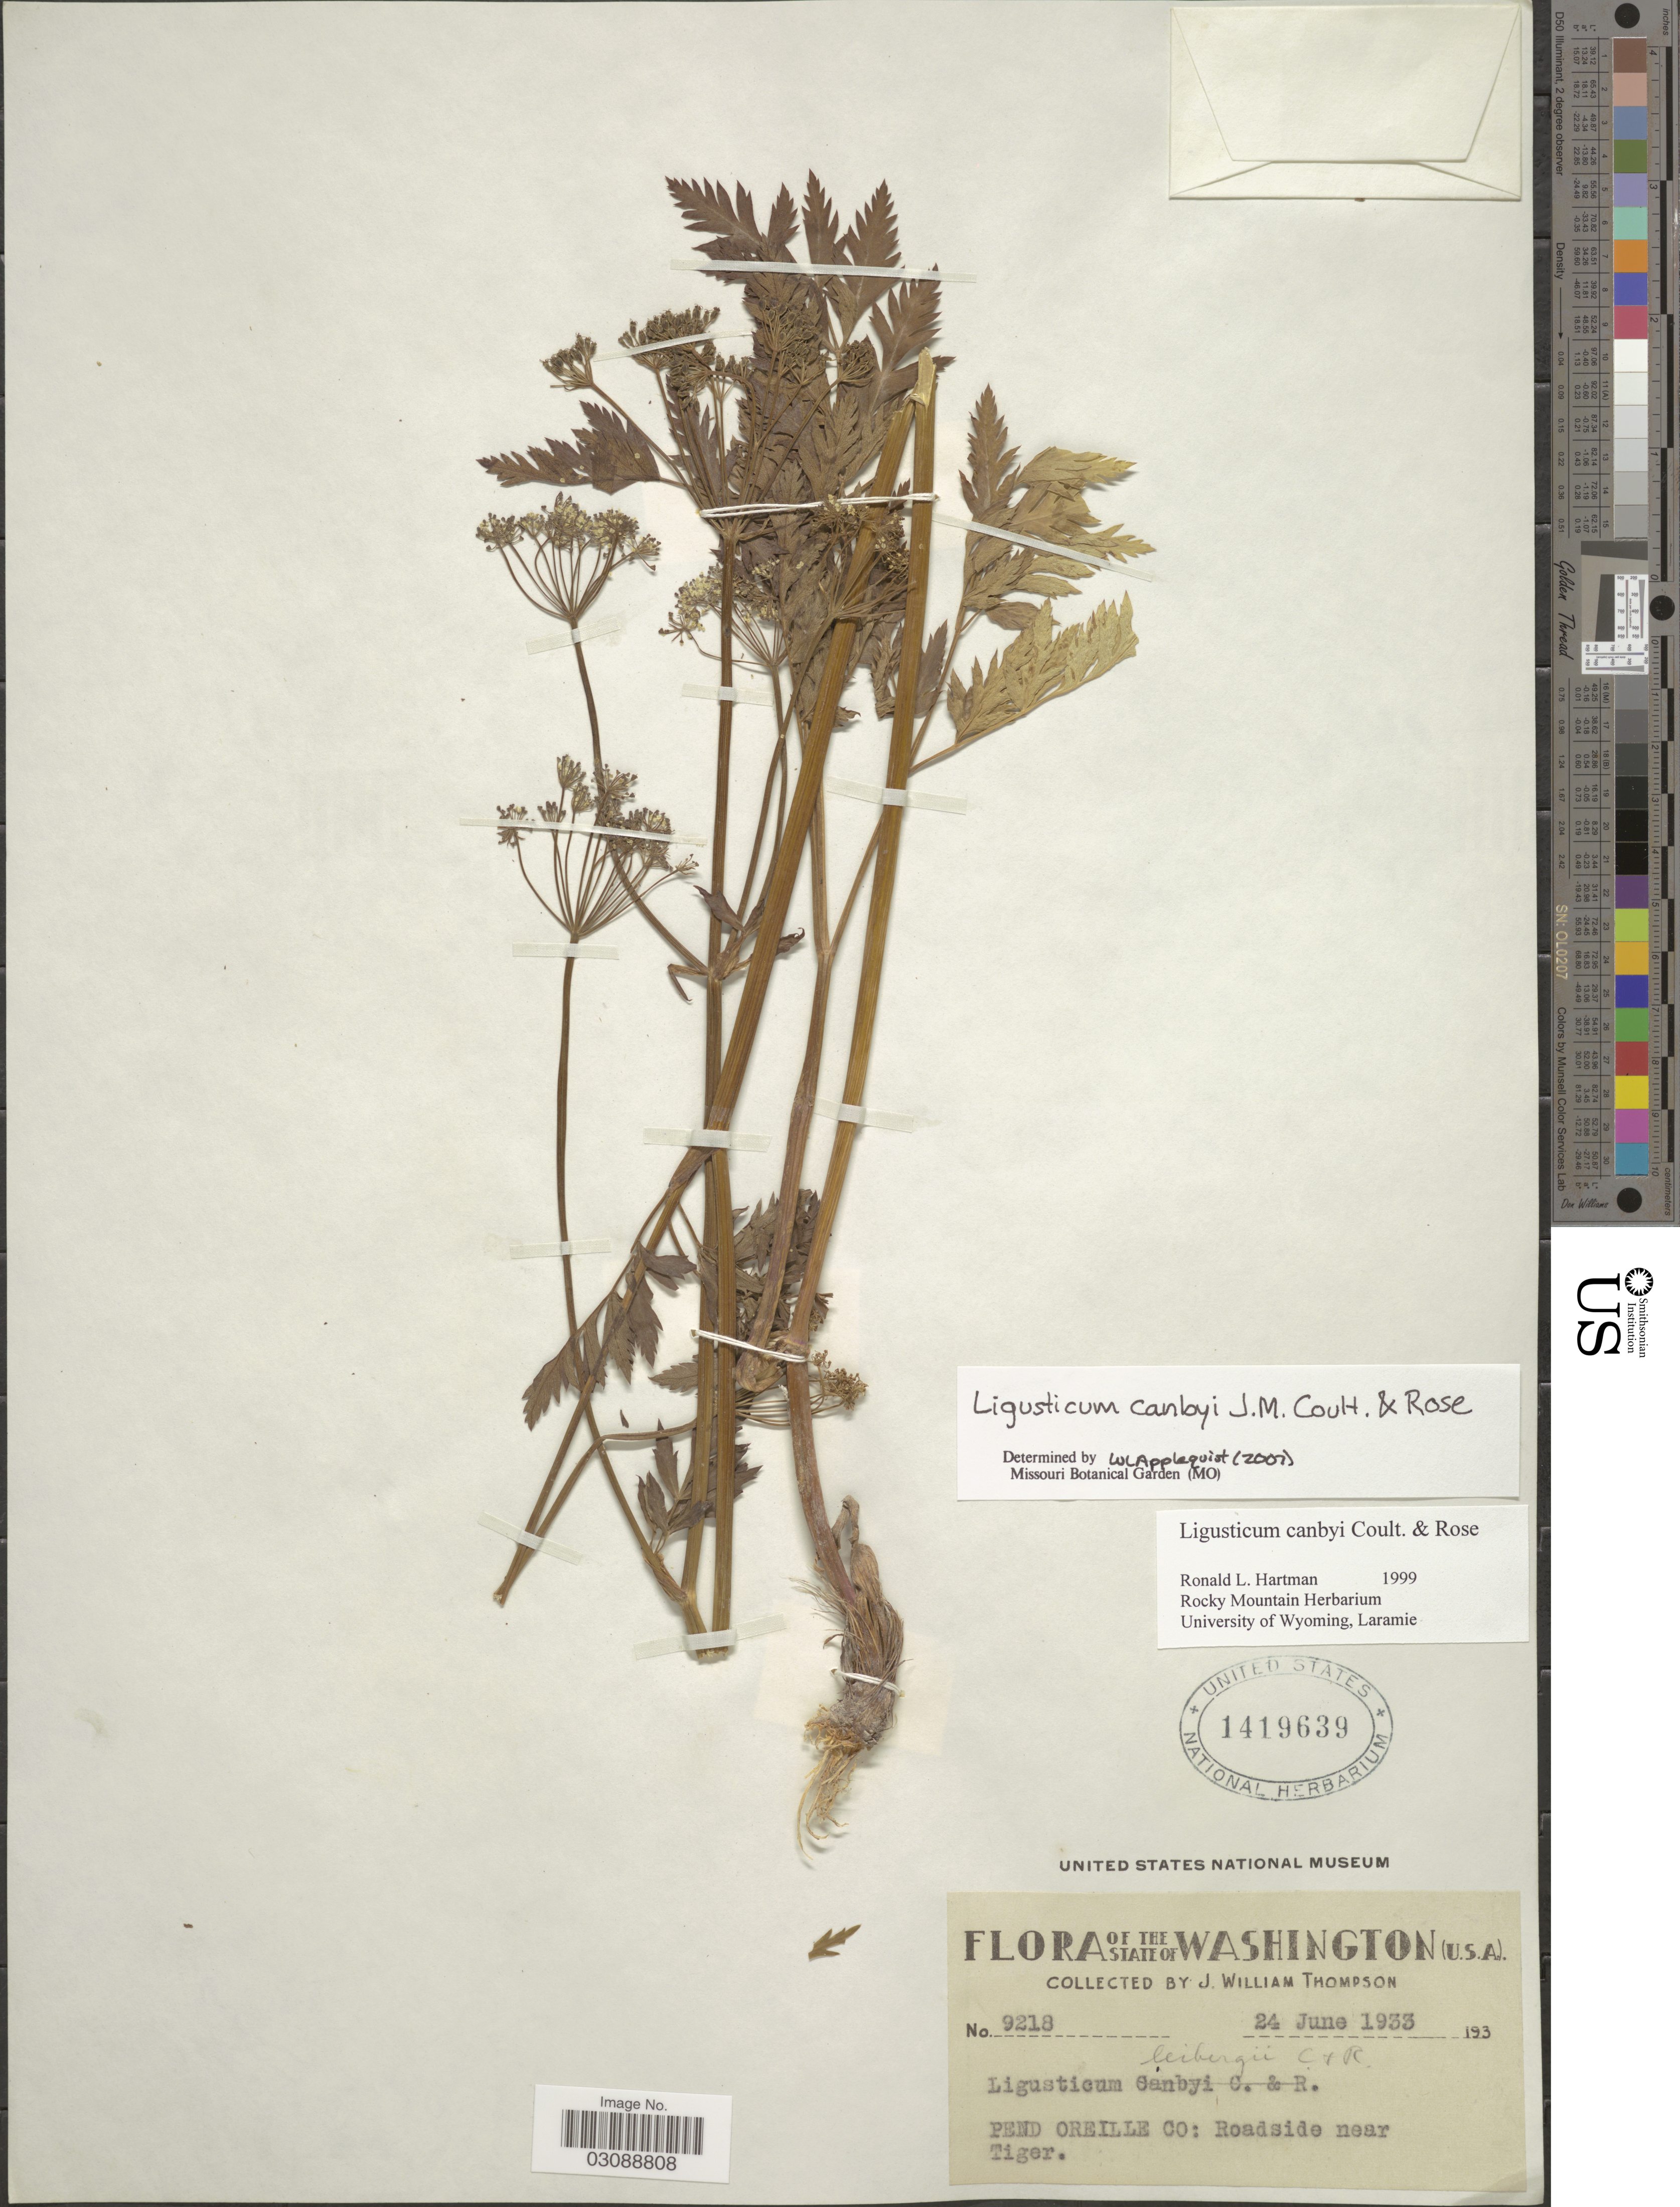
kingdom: Plantae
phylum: Tracheophyta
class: Magnoliopsida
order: Apiales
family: Apiaceae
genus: Ligusticum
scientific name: Ligusticum canbyi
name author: J.M. Coult. & Rose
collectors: J. W. Thompson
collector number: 9218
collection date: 1933-06-24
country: United States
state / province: Washington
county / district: Pend Oreille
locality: Pend Oreille Co: Roadside near Tiger.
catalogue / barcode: US 1419639